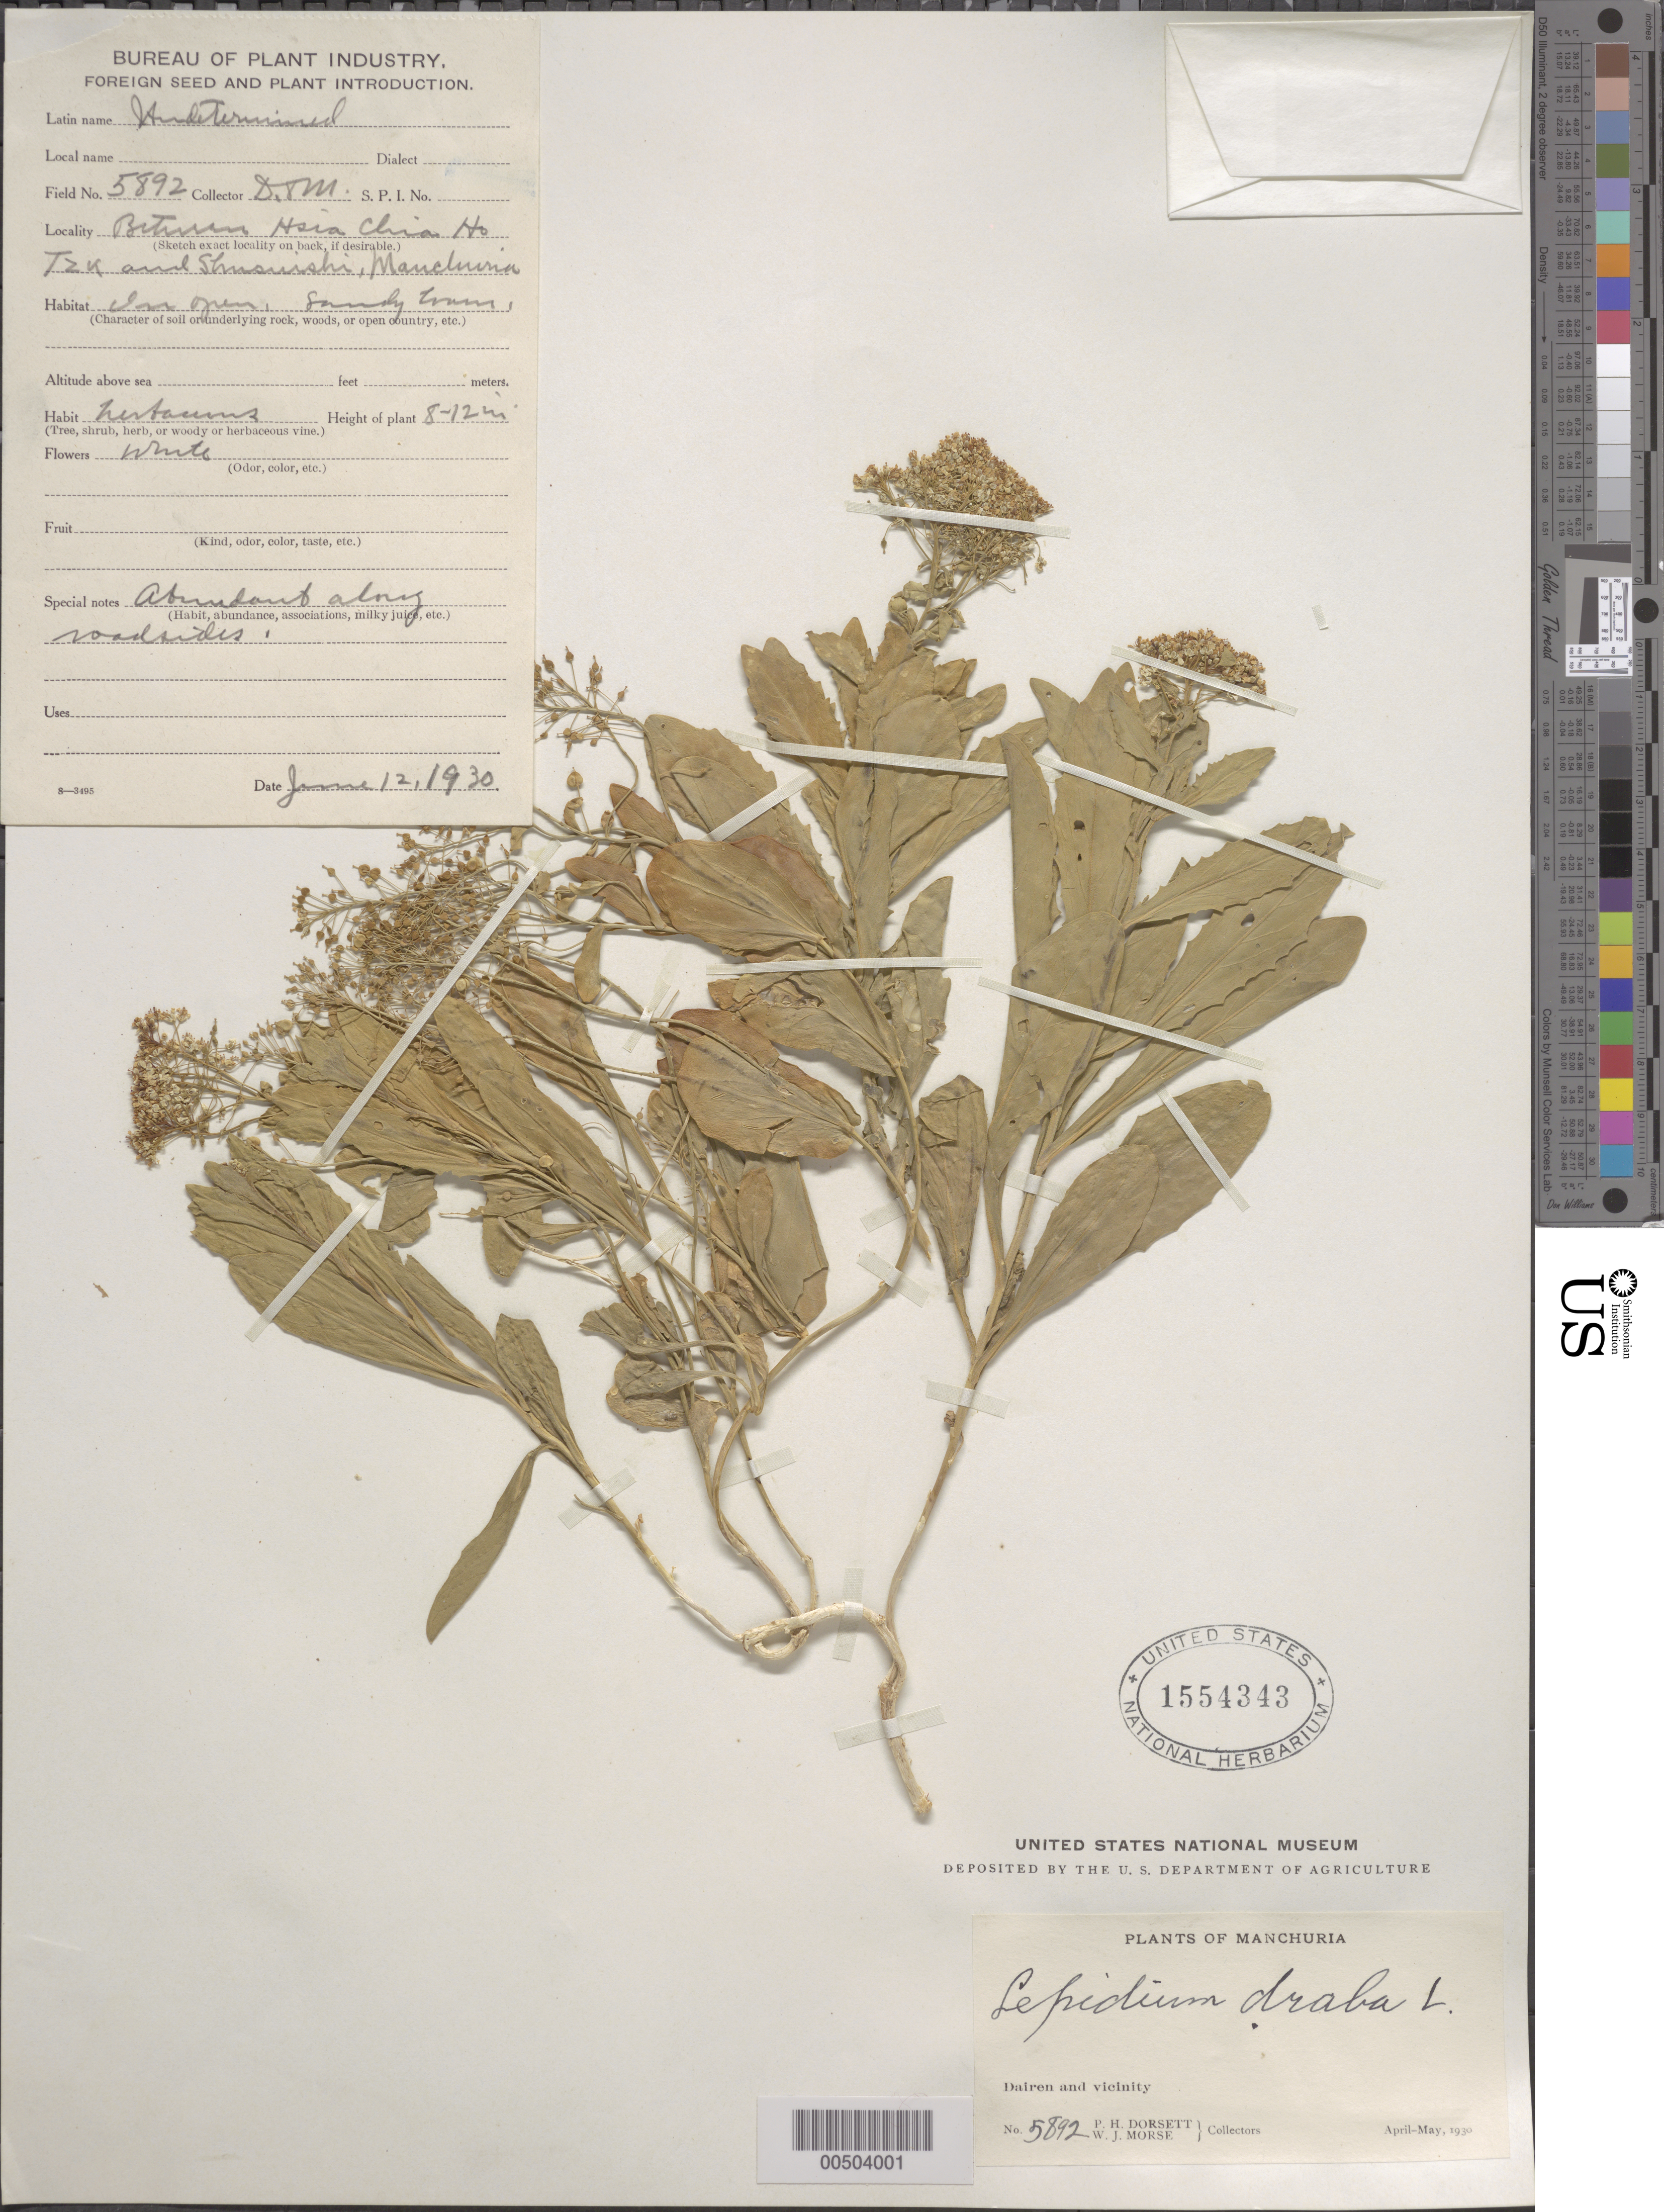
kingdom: Plantae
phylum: Tracheophyta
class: Magnoliopsida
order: Brassicales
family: Brassicaceae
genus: Lepidium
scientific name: Lepidium draba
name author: L.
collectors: P. H. Dorsett & W. J. Morse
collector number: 5892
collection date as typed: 12 Jun 1930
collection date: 1930-06-12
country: China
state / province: Liaoning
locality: Dairen and vicinity; Manchuria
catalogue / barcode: US 1554343